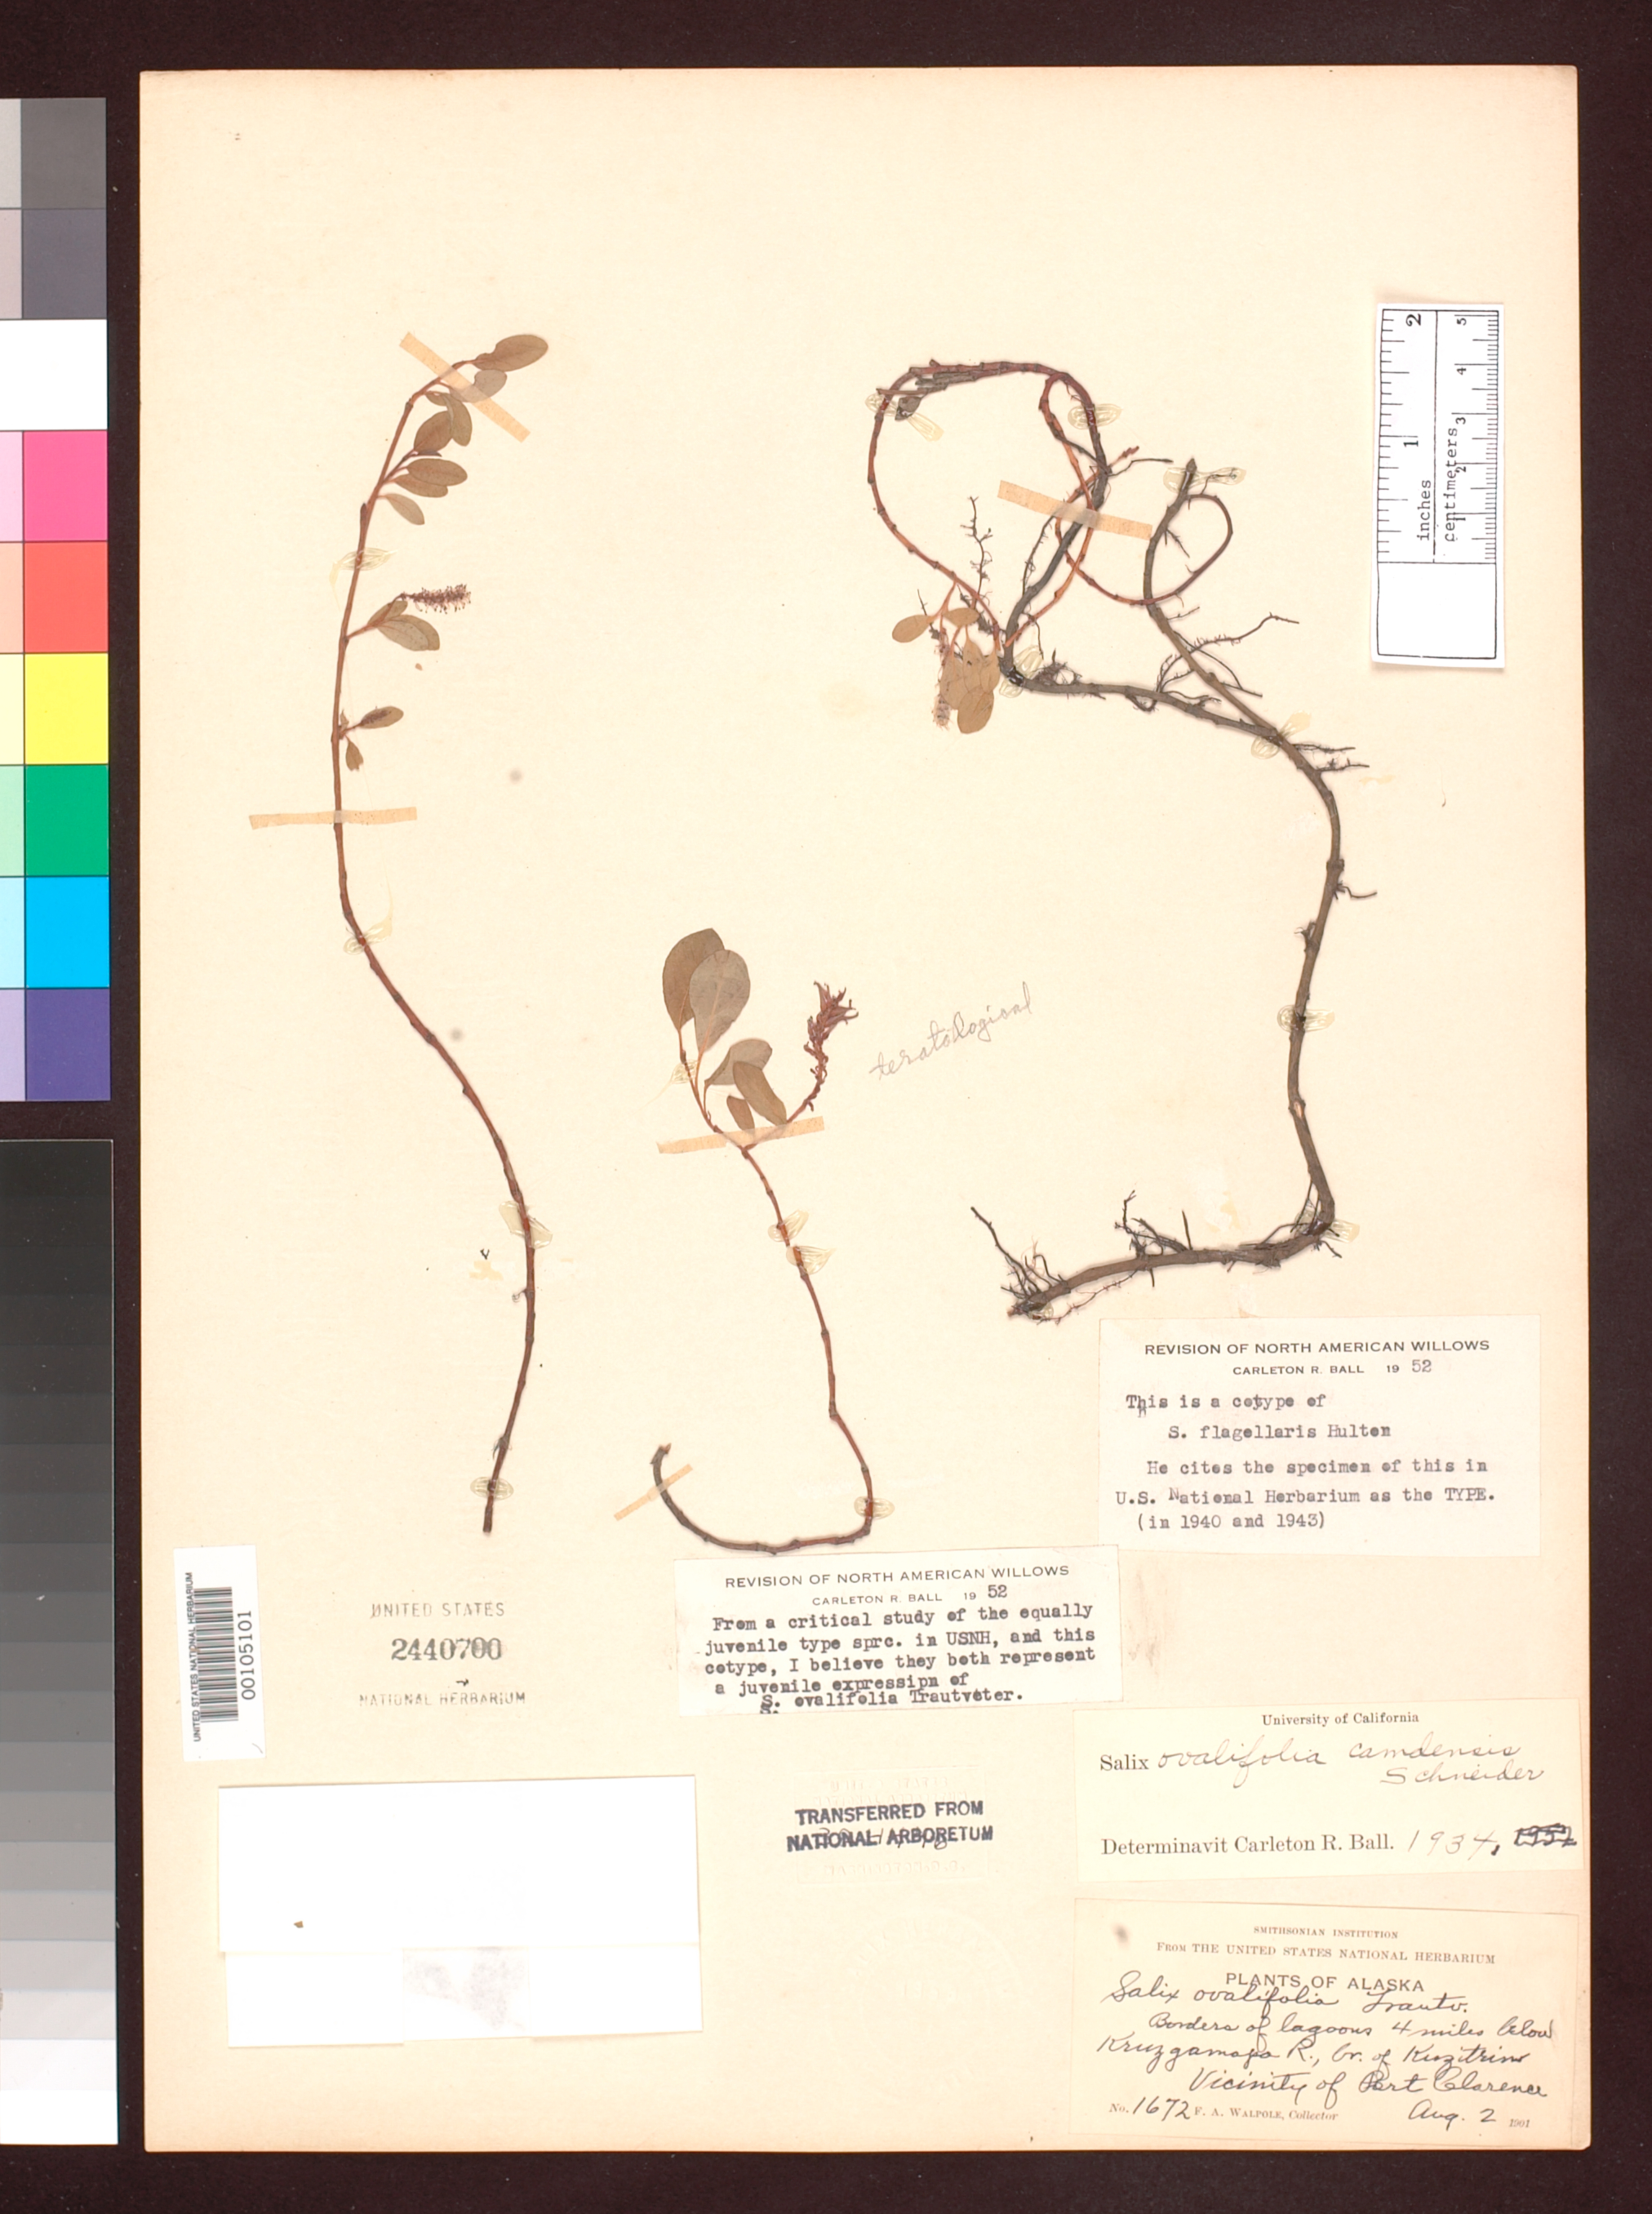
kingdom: Plantae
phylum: Tracheophyta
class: Magnoliopsida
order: Malpighiales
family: Salicaceae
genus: Salix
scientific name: Salix flagellaris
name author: Hultén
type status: Isotype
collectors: F. Walpole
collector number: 1672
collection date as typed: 02 Aug 1901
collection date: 1901-08-02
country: United States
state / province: Alaska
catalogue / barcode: US 2440700